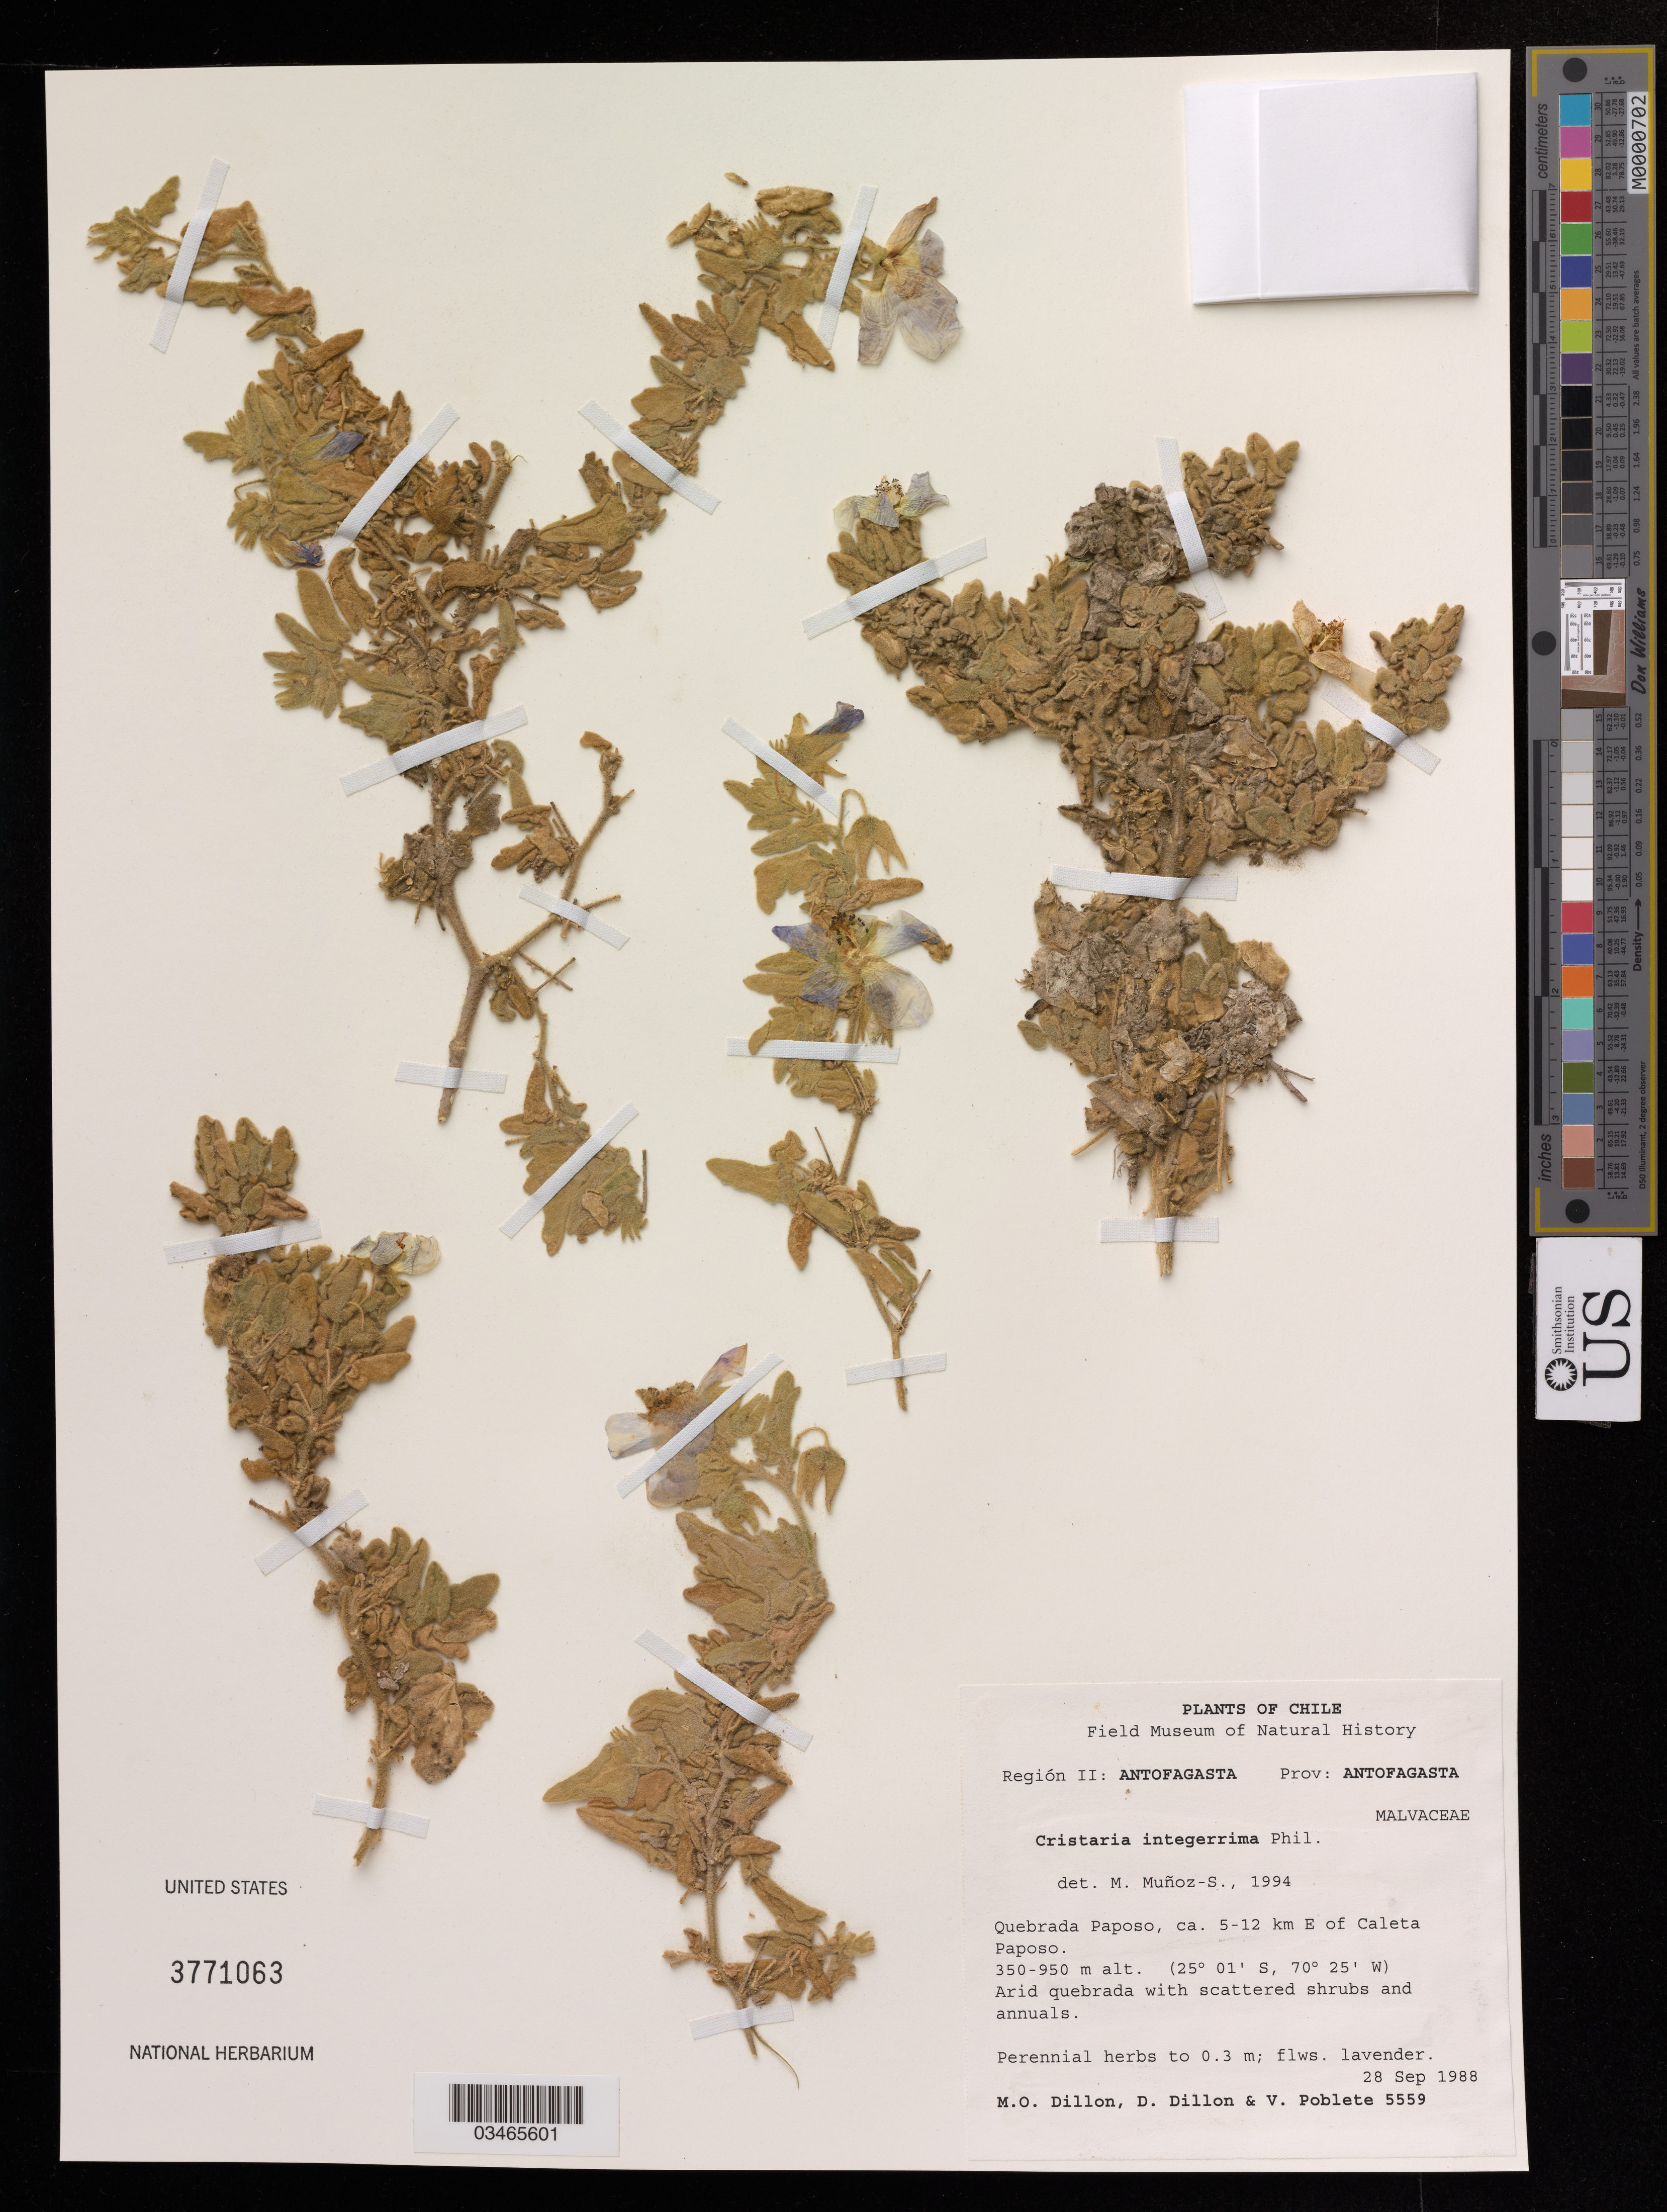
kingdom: Plantae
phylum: Tracheophyta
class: Magnoliopsida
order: Malvales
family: Malvaceae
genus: Cristaria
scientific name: Cristaria integerrima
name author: Phil.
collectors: M. O. Dillon, D. Dillon & V. Poblete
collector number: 5559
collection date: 1988-09-28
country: Chile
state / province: Antofagasta (II)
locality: Prov: Antofagasta. Quebrada Paposa, ca. 5-12 km E of Caleta. Paposo.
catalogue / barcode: US 3771063